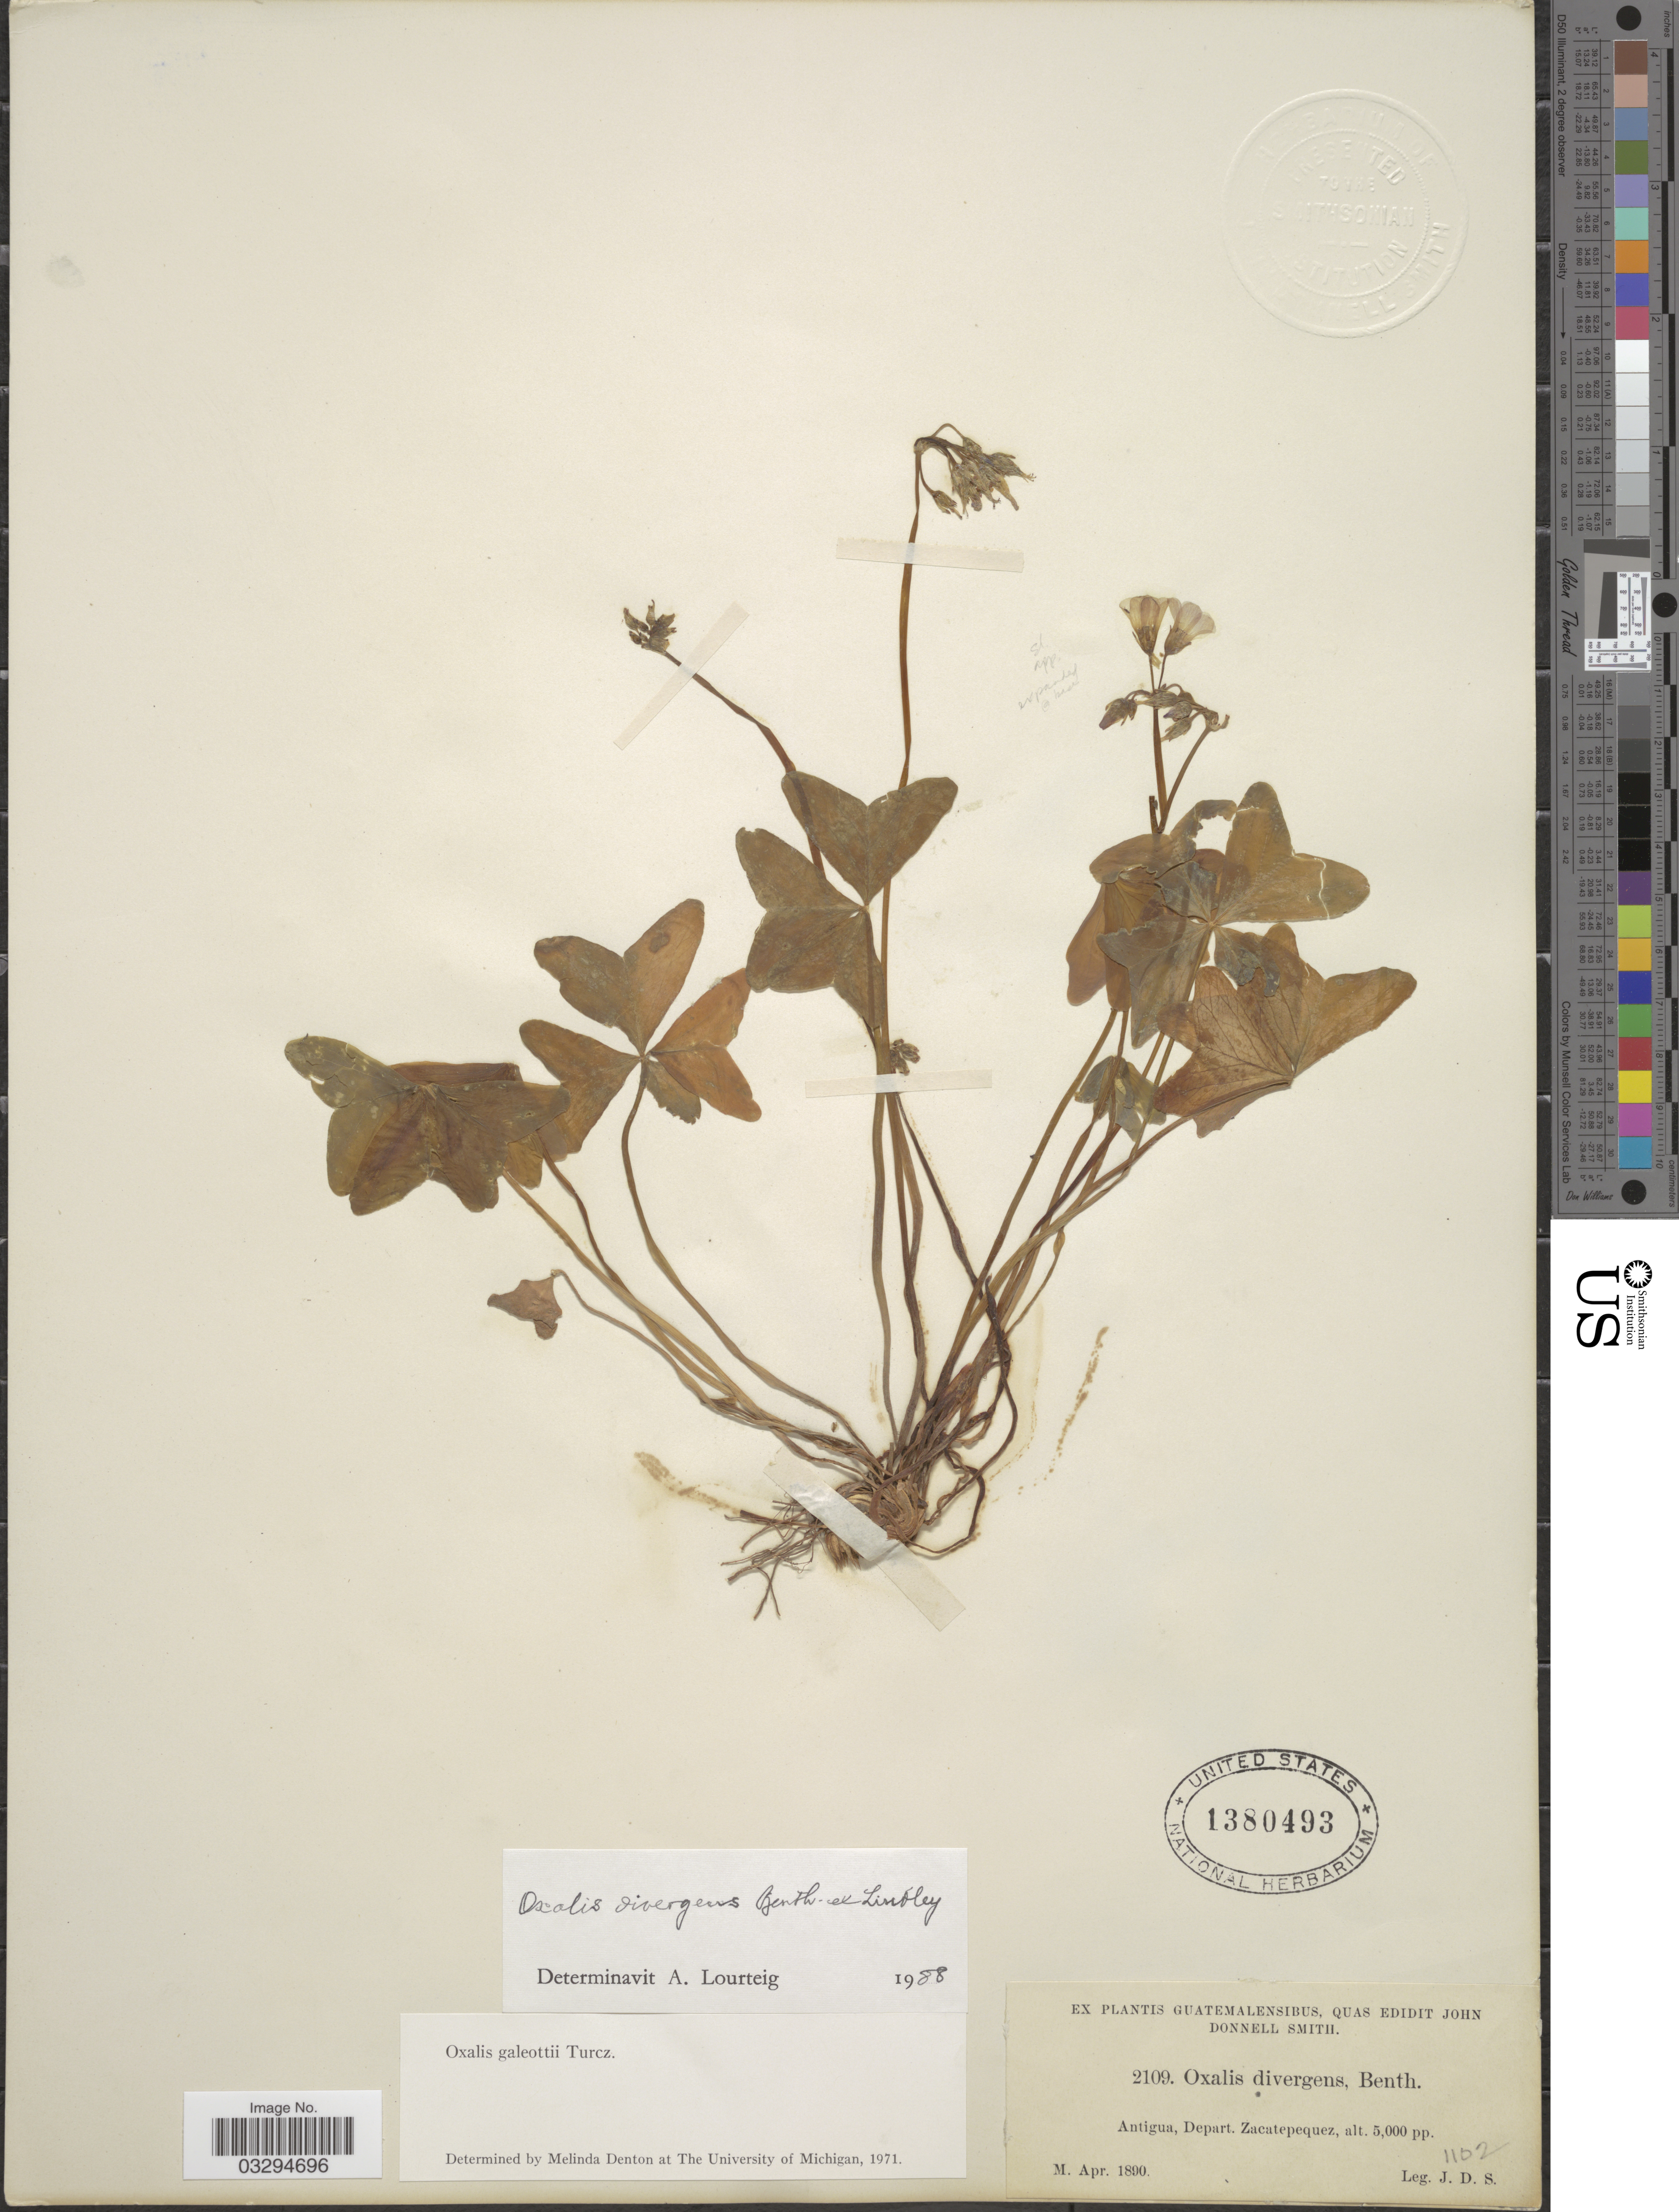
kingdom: Plantae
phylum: Tracheophyta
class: Magnoliopsida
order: Oxalidales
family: Oxalidaceae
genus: Oxalis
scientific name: Oxalis divergens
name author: Benth. ex Lindl.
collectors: J. Donnell Smith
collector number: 2109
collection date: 1890-04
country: Guatemala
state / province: Sacatepéquez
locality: Antigua, Depart. Zacatepequez.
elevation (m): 1524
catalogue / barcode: US 1380493